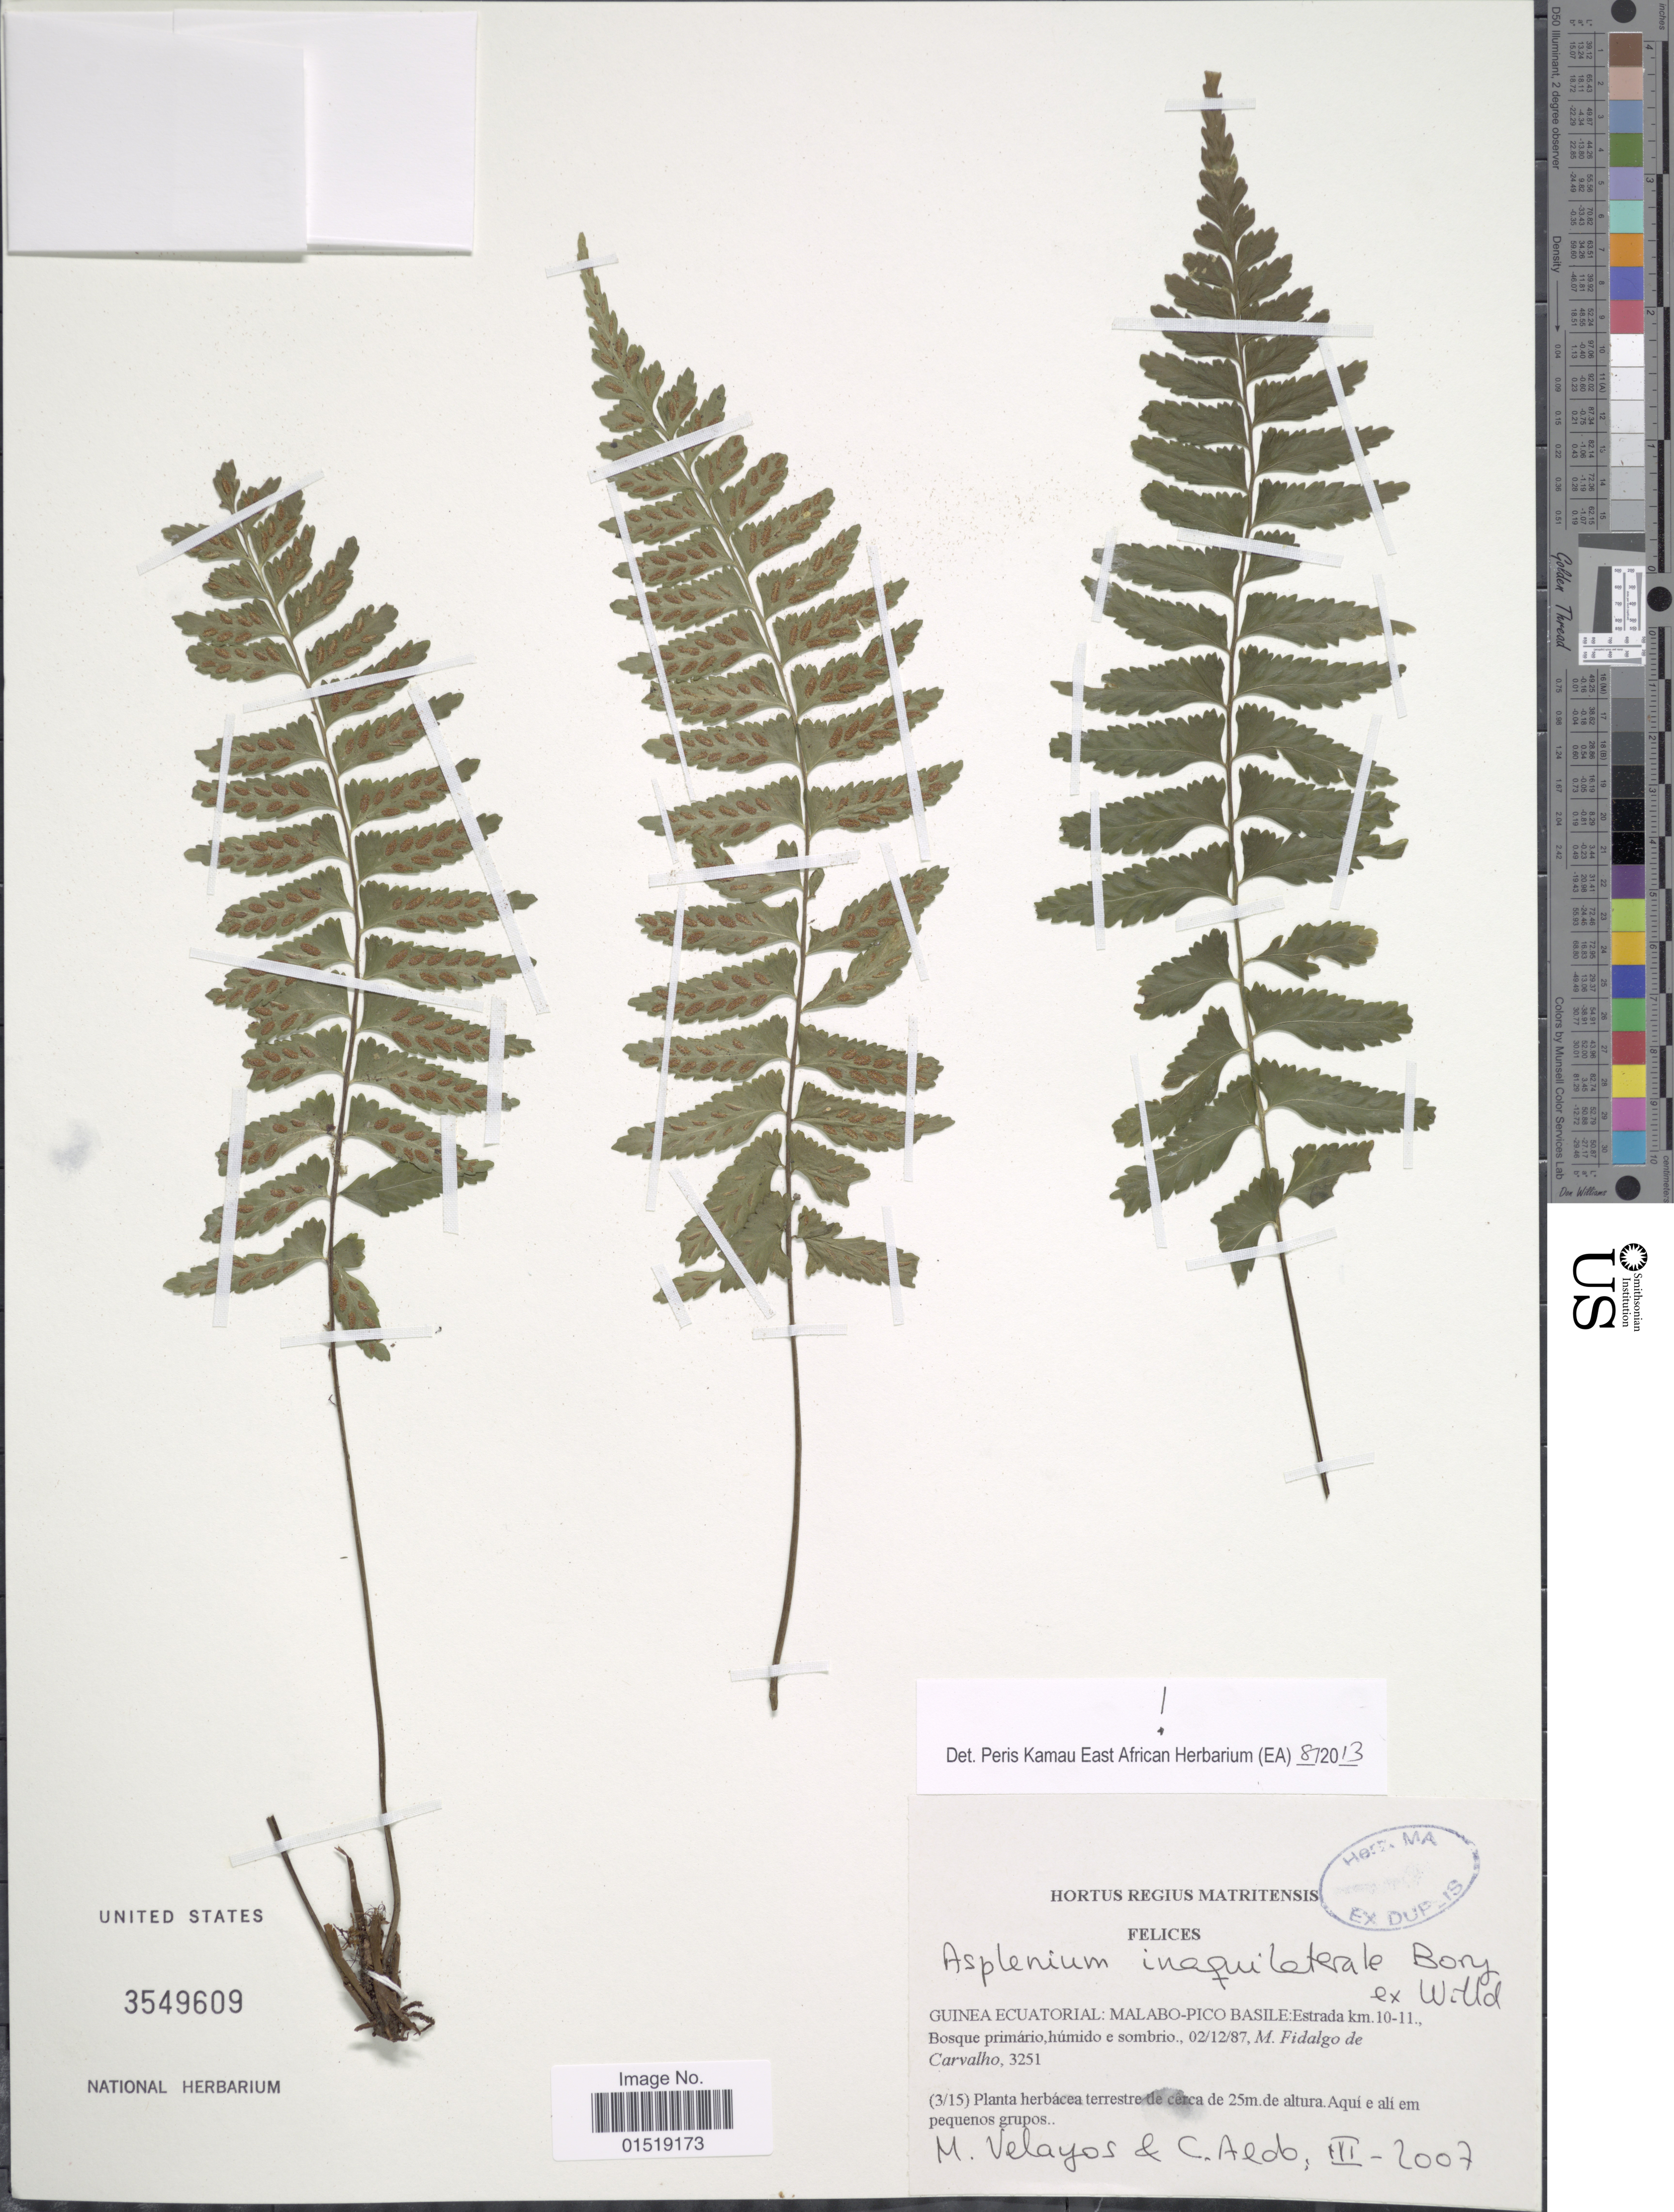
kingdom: Plantae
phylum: Tracheophyta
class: Polypodiopsida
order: Polypodiales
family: Aspleniaceae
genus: Asplenium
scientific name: Asplenium inaequilaterale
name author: Willd.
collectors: M. F. Carvalho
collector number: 3251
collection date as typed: Transcribed d/m/y: 2/12/87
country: Equatorial Guinea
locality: Malabo-Pico Basile: Estrada km. 10-11.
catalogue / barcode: US 3549609